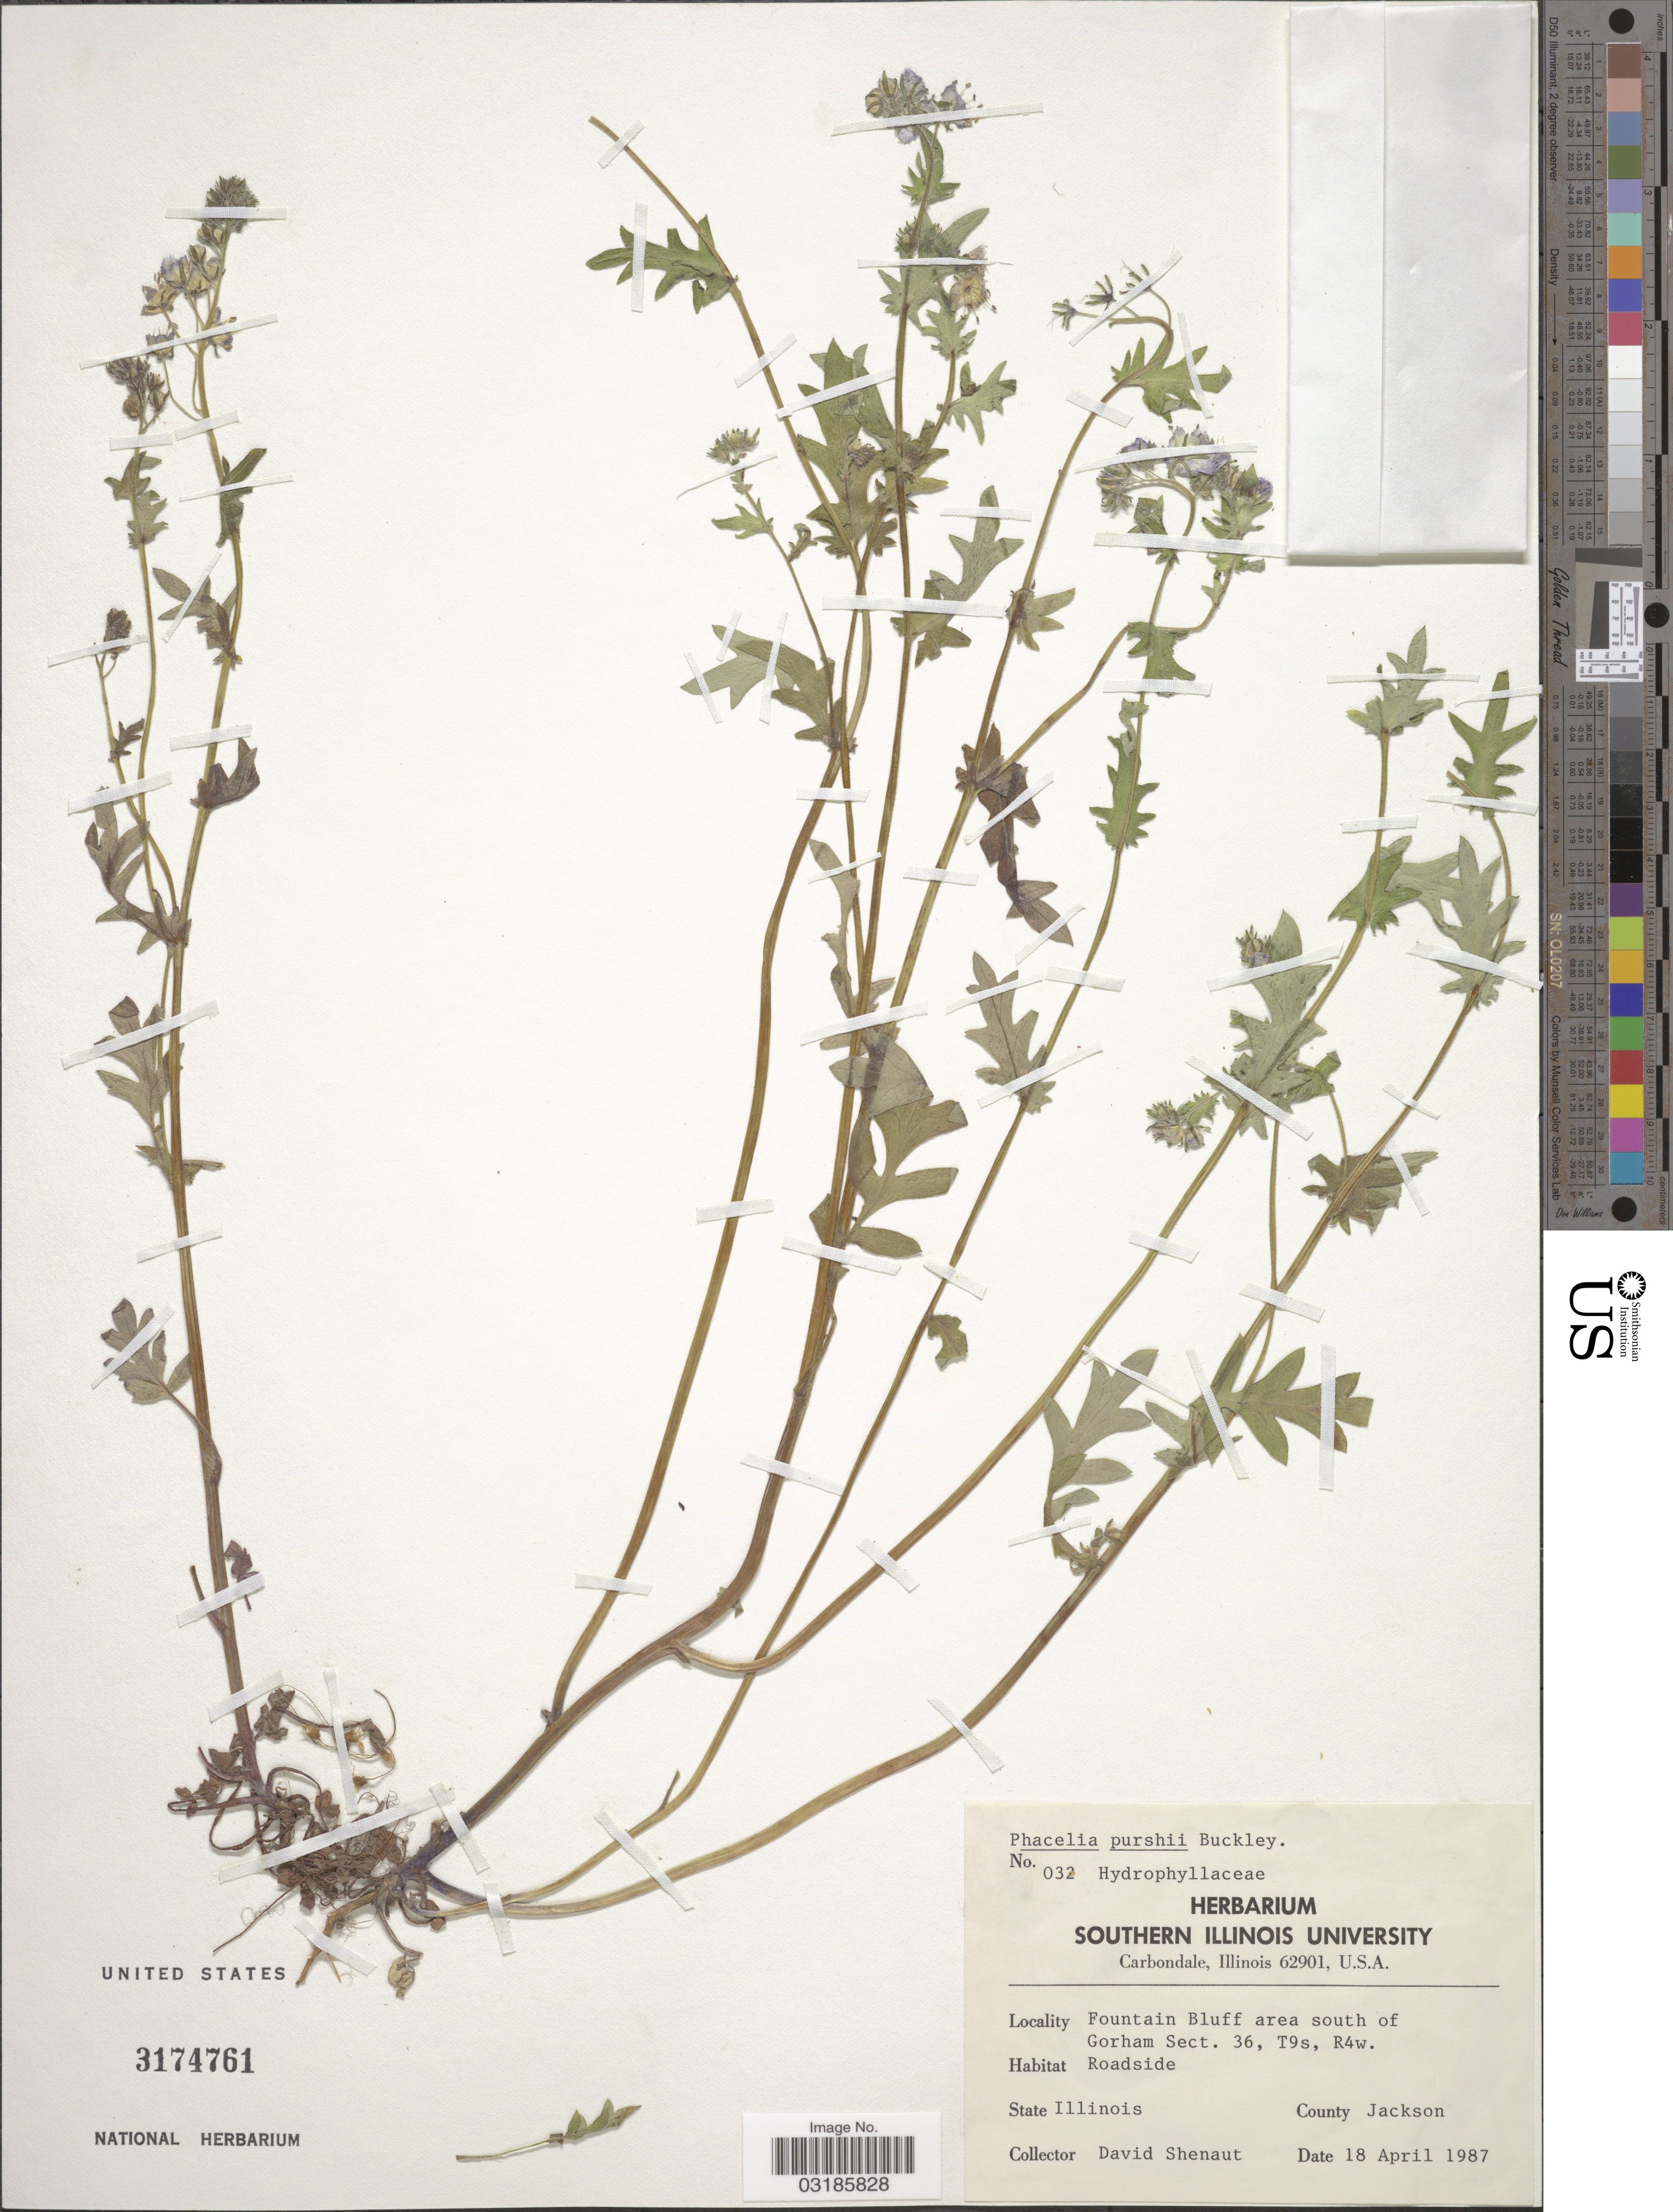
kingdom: Plantae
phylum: Tracheophyta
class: Magnoliopsida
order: Boraginales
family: Hydrophyllaceae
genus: Phacelia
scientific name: Phacelia purshii subsp. purshii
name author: Buckley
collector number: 032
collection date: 1987-04-18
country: United States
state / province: Illinois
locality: Fountain Bluff area south of Gorham Sect. 36, T9s, R4w. Roadside. County Jackson.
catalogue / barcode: US 3174761